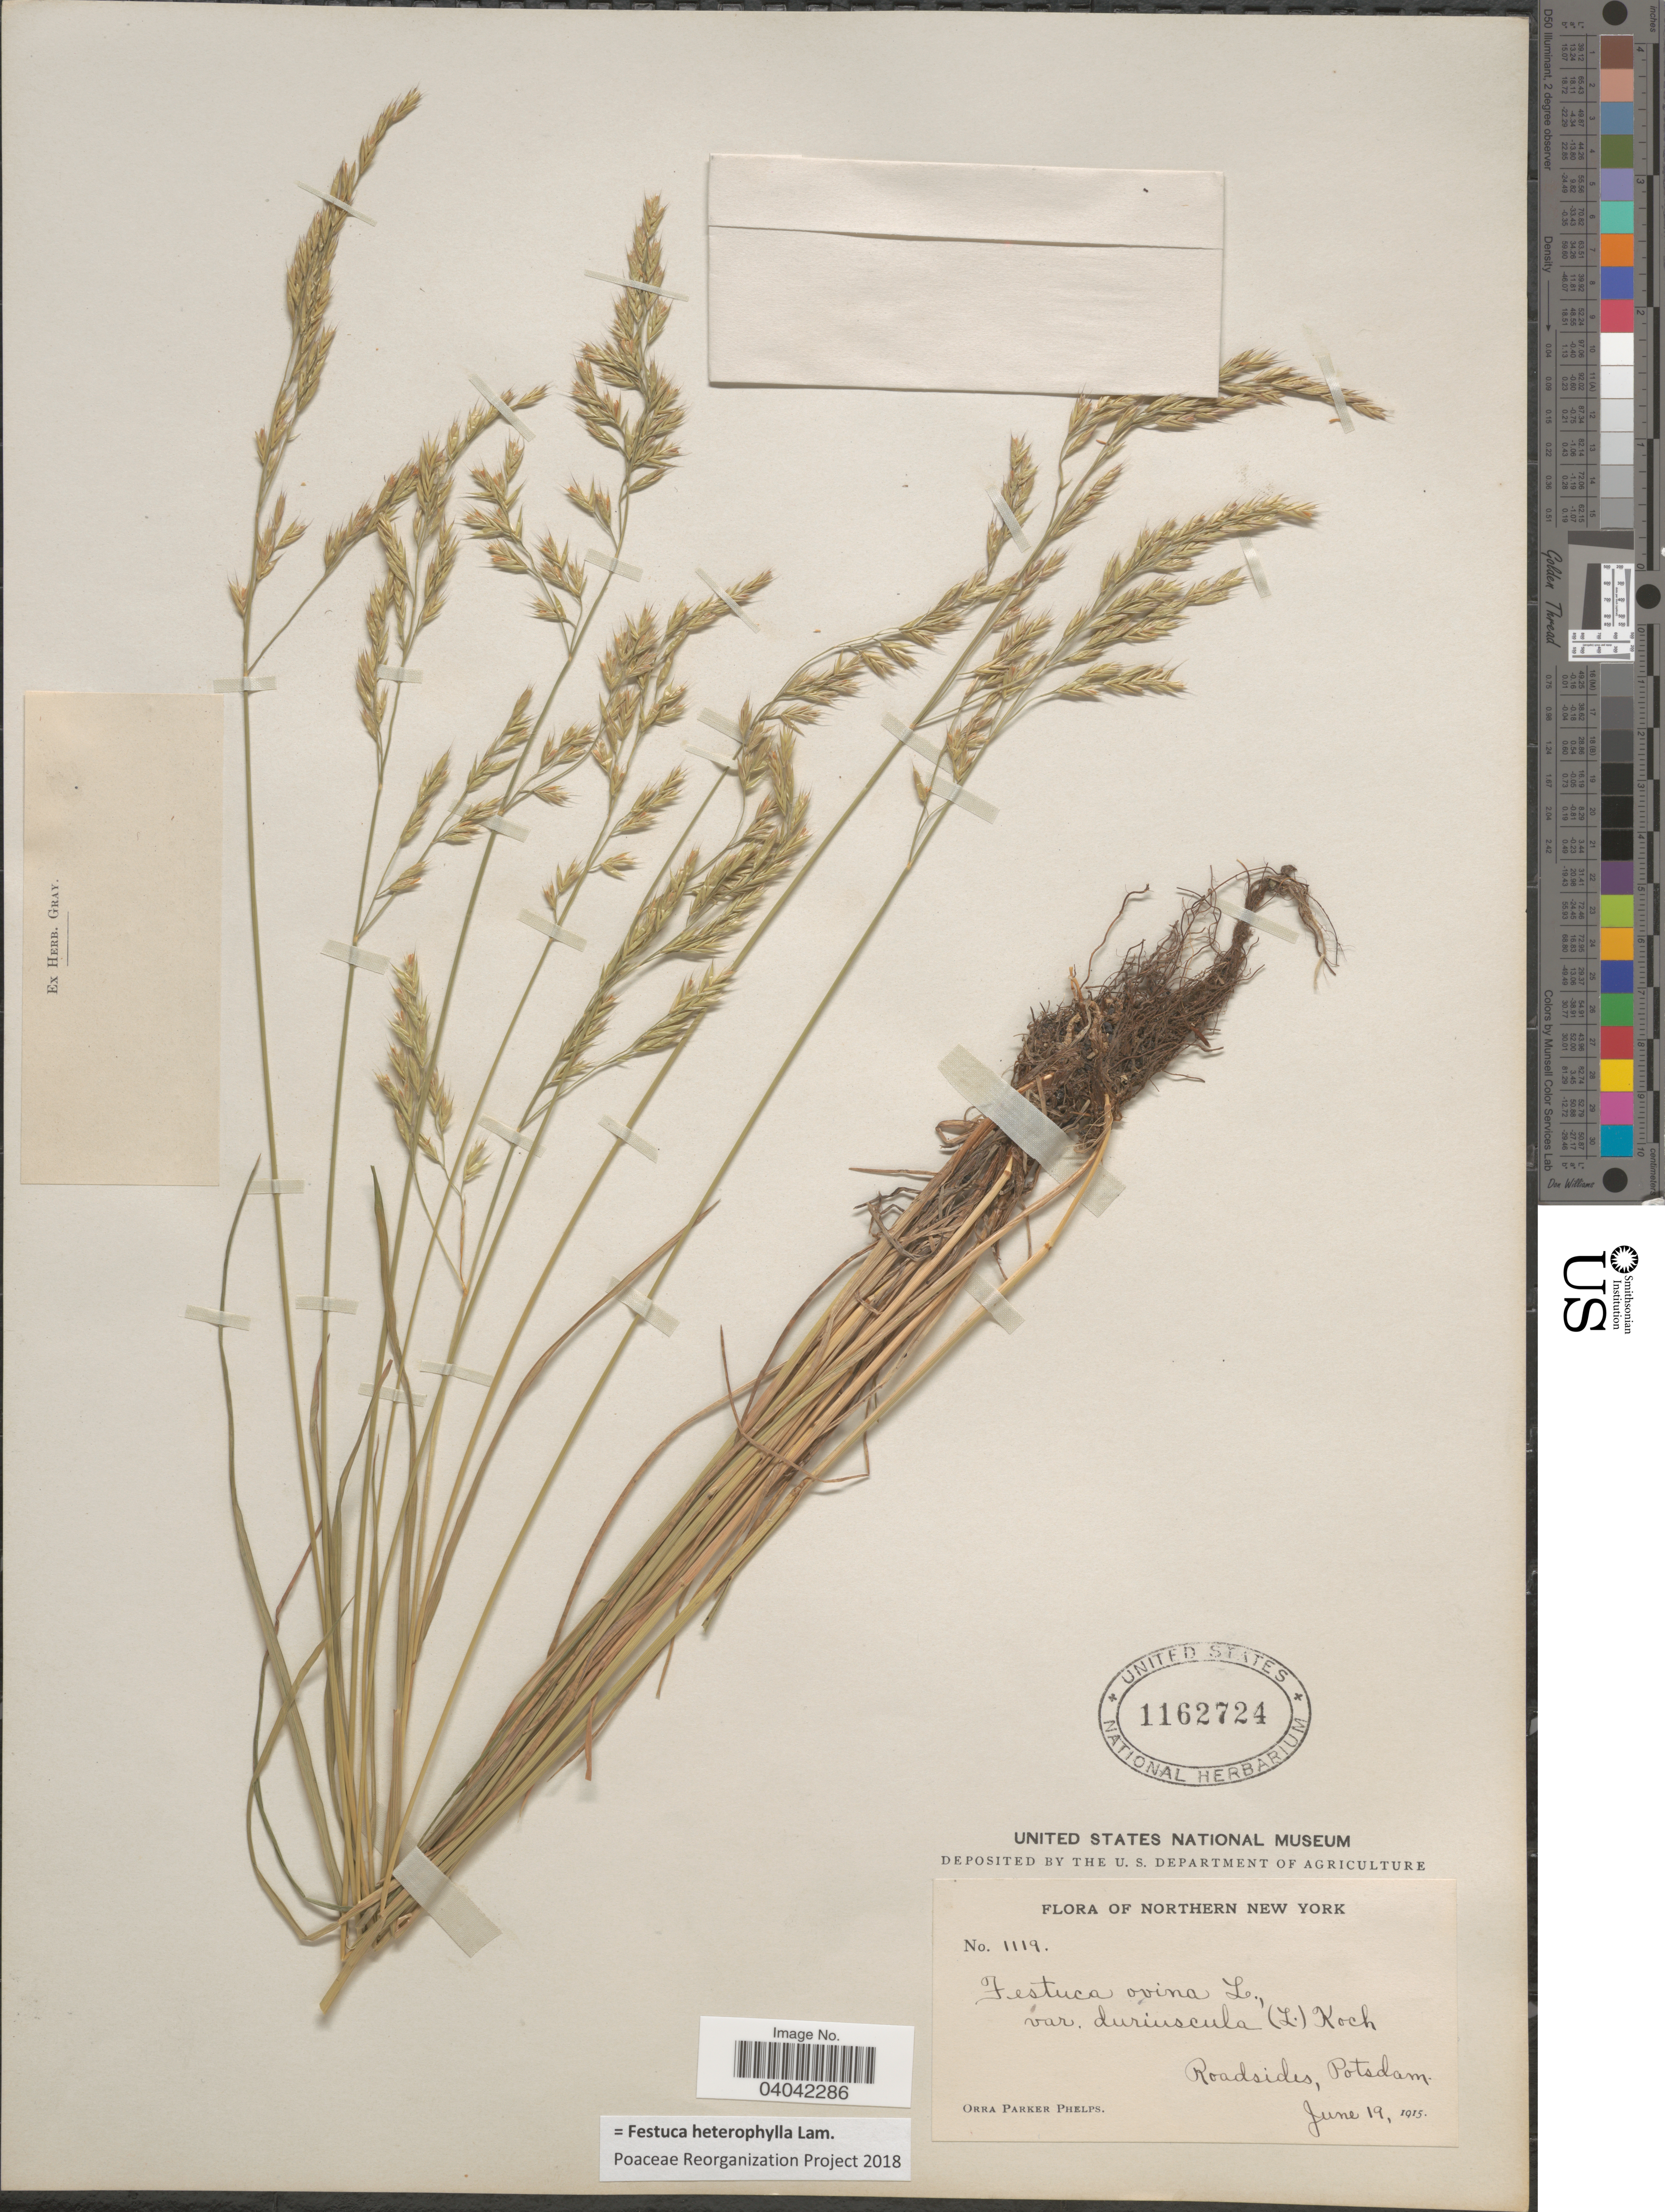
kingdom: Plantae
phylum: Tracheophyta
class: Liliopsida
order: Poales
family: Poaceae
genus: Festuca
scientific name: Festuca heterophylla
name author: Lam.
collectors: O. P. Phelps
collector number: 1119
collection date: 1915-06-19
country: United States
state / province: New York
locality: Roadsides, Potsdam.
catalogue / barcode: US 1162724